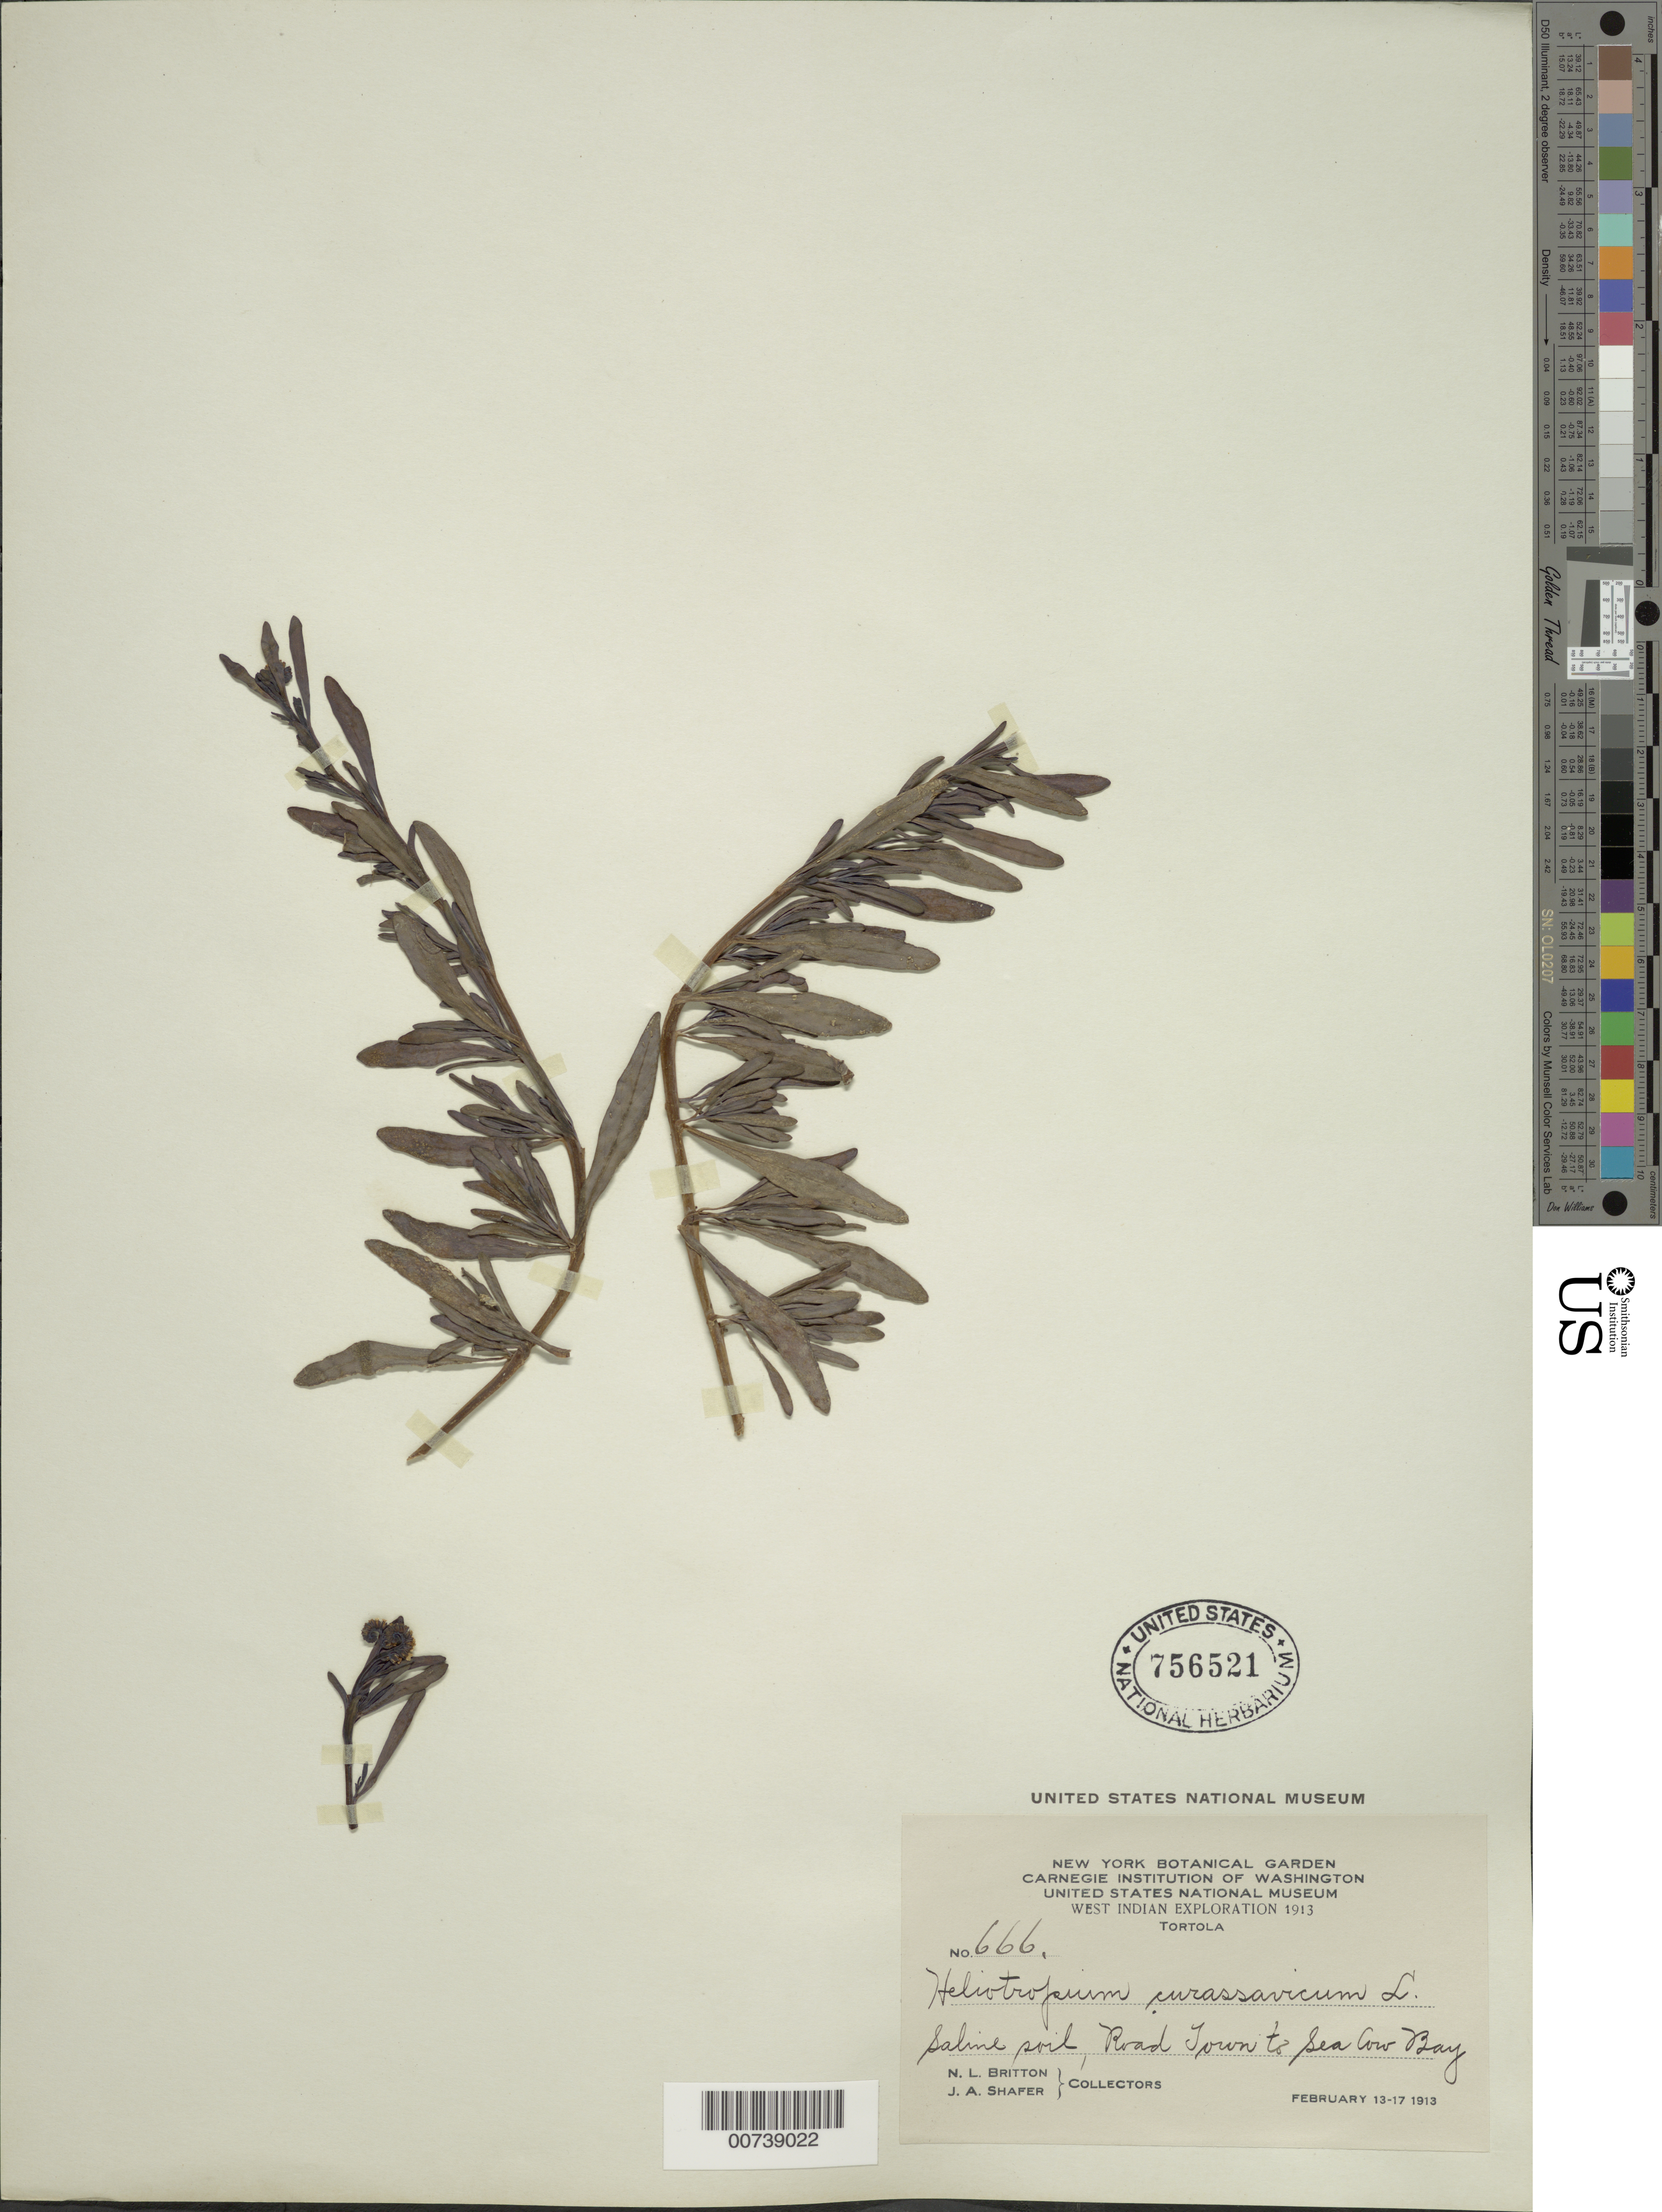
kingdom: Plantae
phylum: Tracheophyta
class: Magnoliopsida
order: Boraginales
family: Heliotropiaceae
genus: Heliotropium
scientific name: Heliotropium curassavicum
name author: L.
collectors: N. Britton & J. A. Shafer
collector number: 666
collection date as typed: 13 Feb 1913 to 17 Feb 1913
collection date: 1913-02-13/1913-02-17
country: British Virgin Islands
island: Tortola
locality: Roadtown to Sea Cow Bay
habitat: Saline soil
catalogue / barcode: US 756521